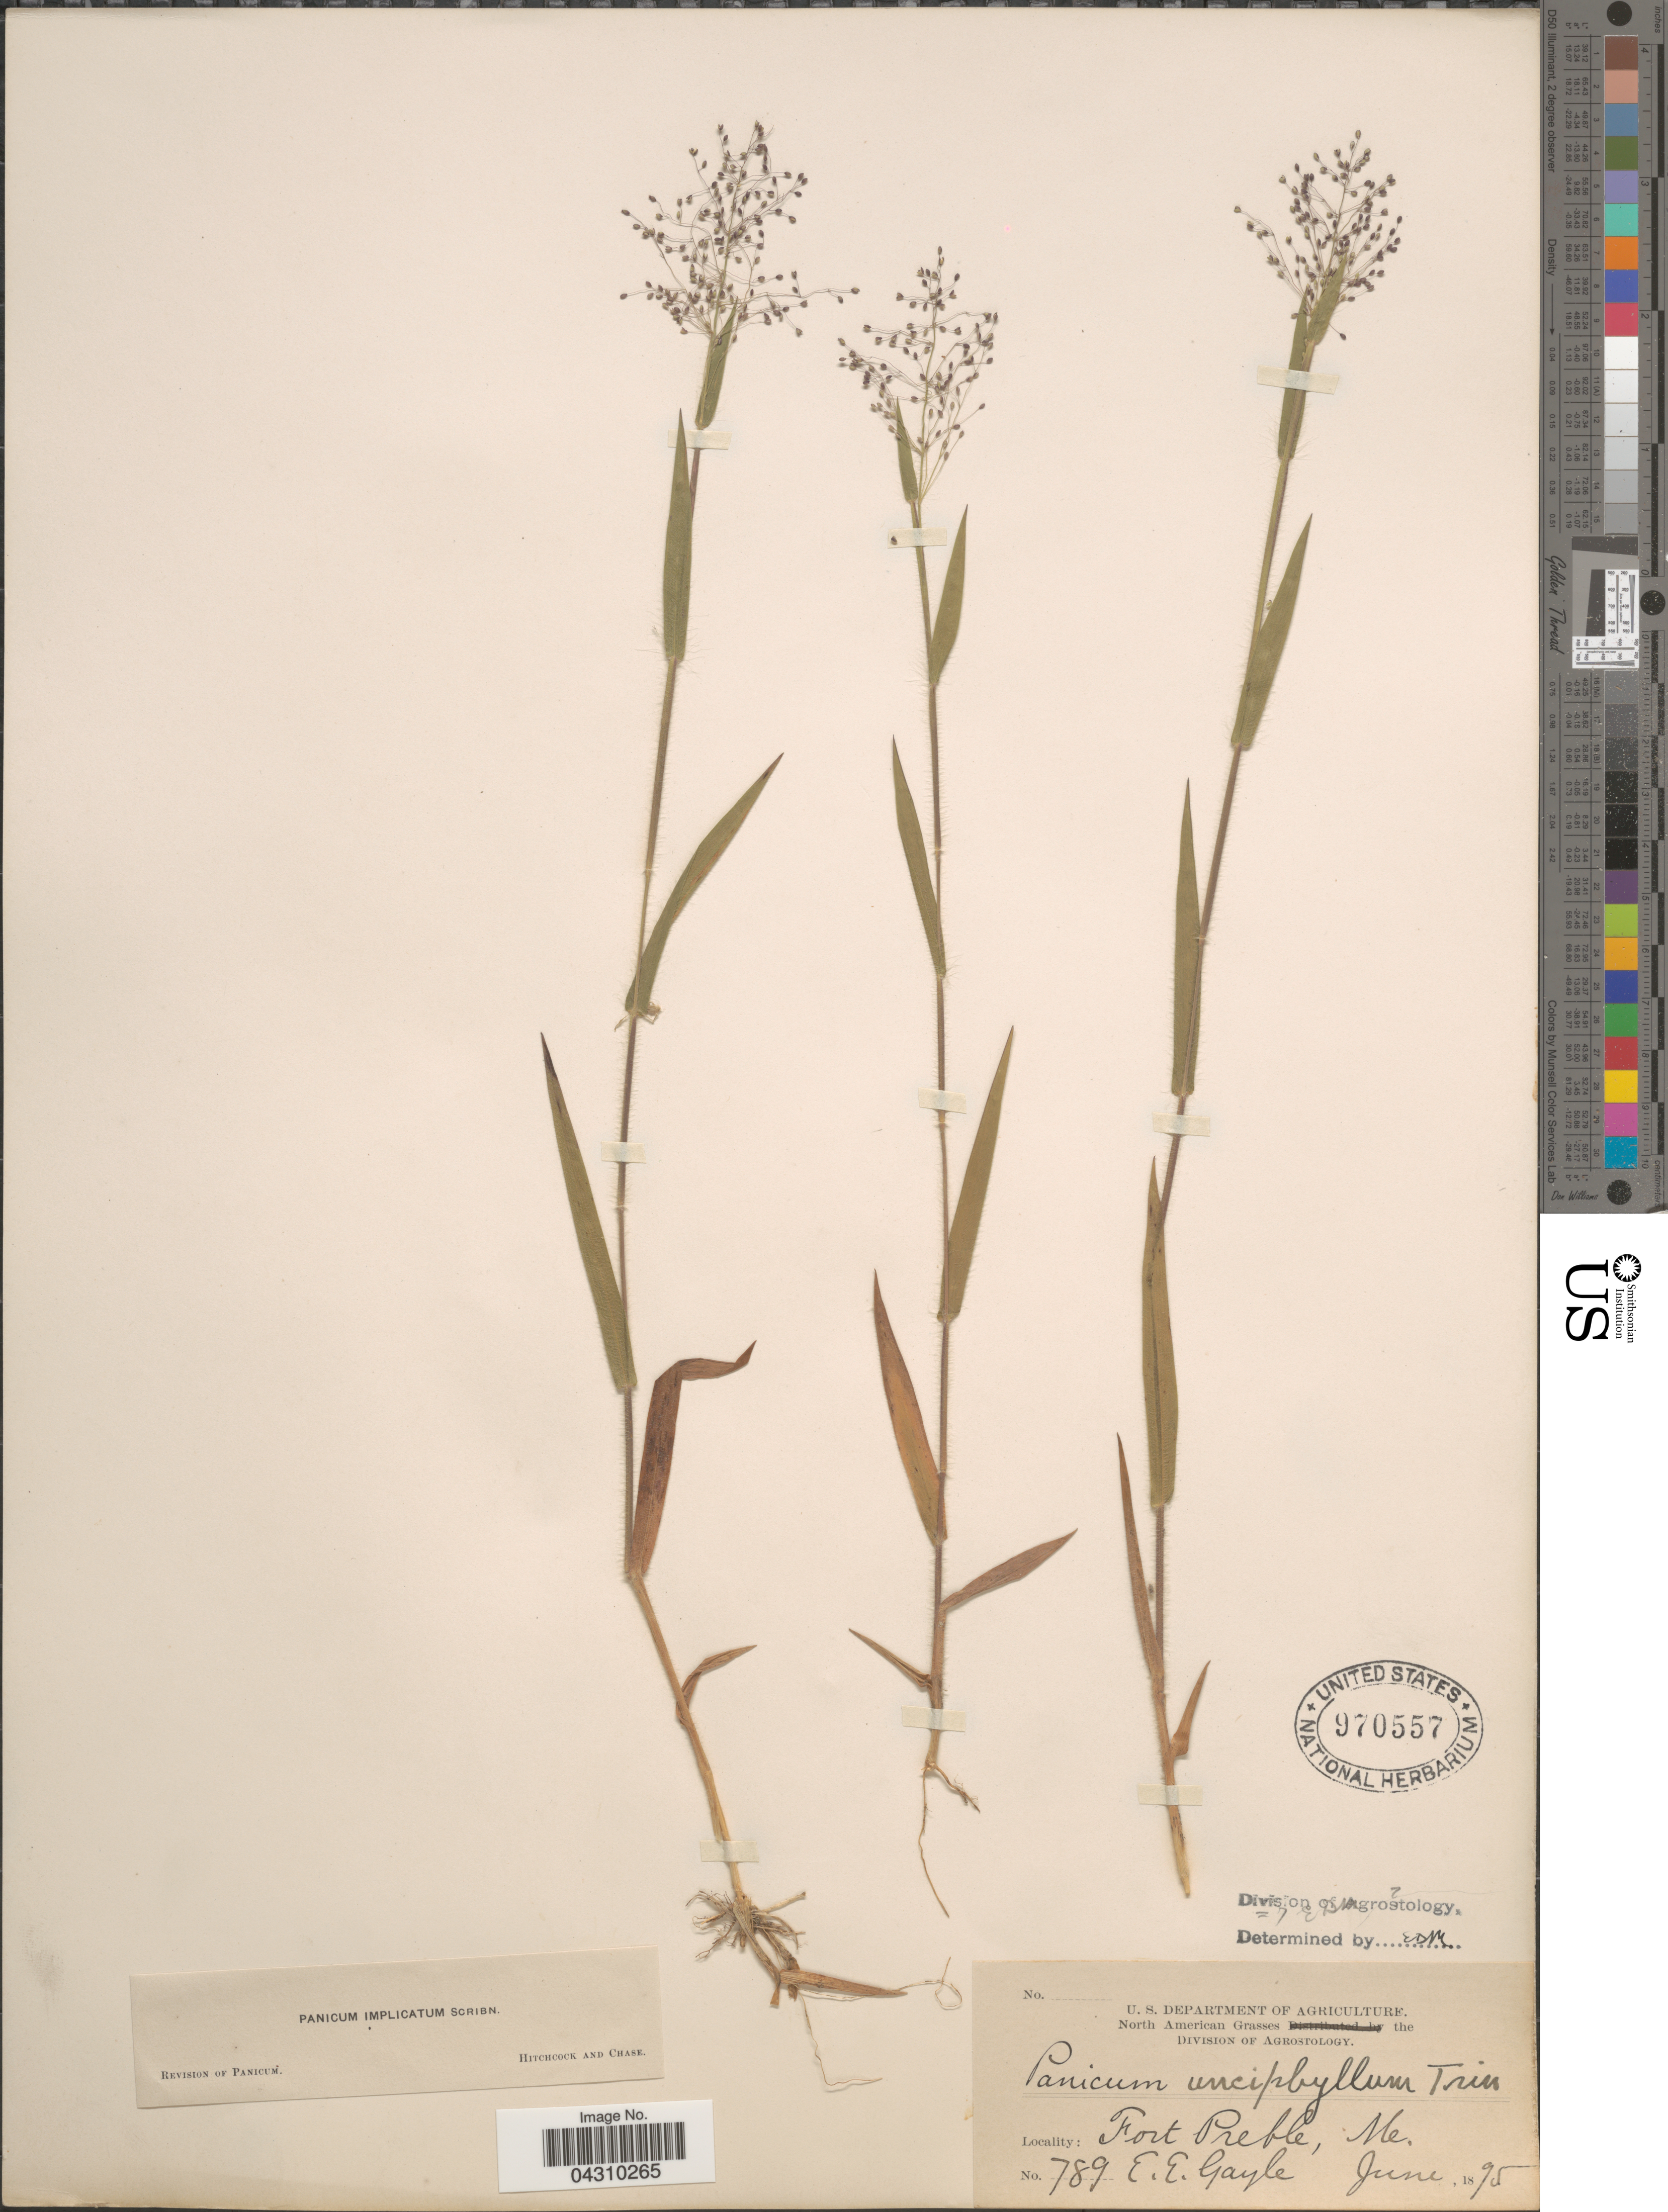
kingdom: Plantae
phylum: Tracheophyta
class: Liliopsida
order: Poales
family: Poaceae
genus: Dichanthelium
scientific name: Dichanthelium acuminatum var. acuminatum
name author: (Sw.) Gould & C.A. Clark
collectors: E. Gayle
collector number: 789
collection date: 1895-06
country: United States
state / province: Maine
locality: Fort Preble.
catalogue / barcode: US 970557